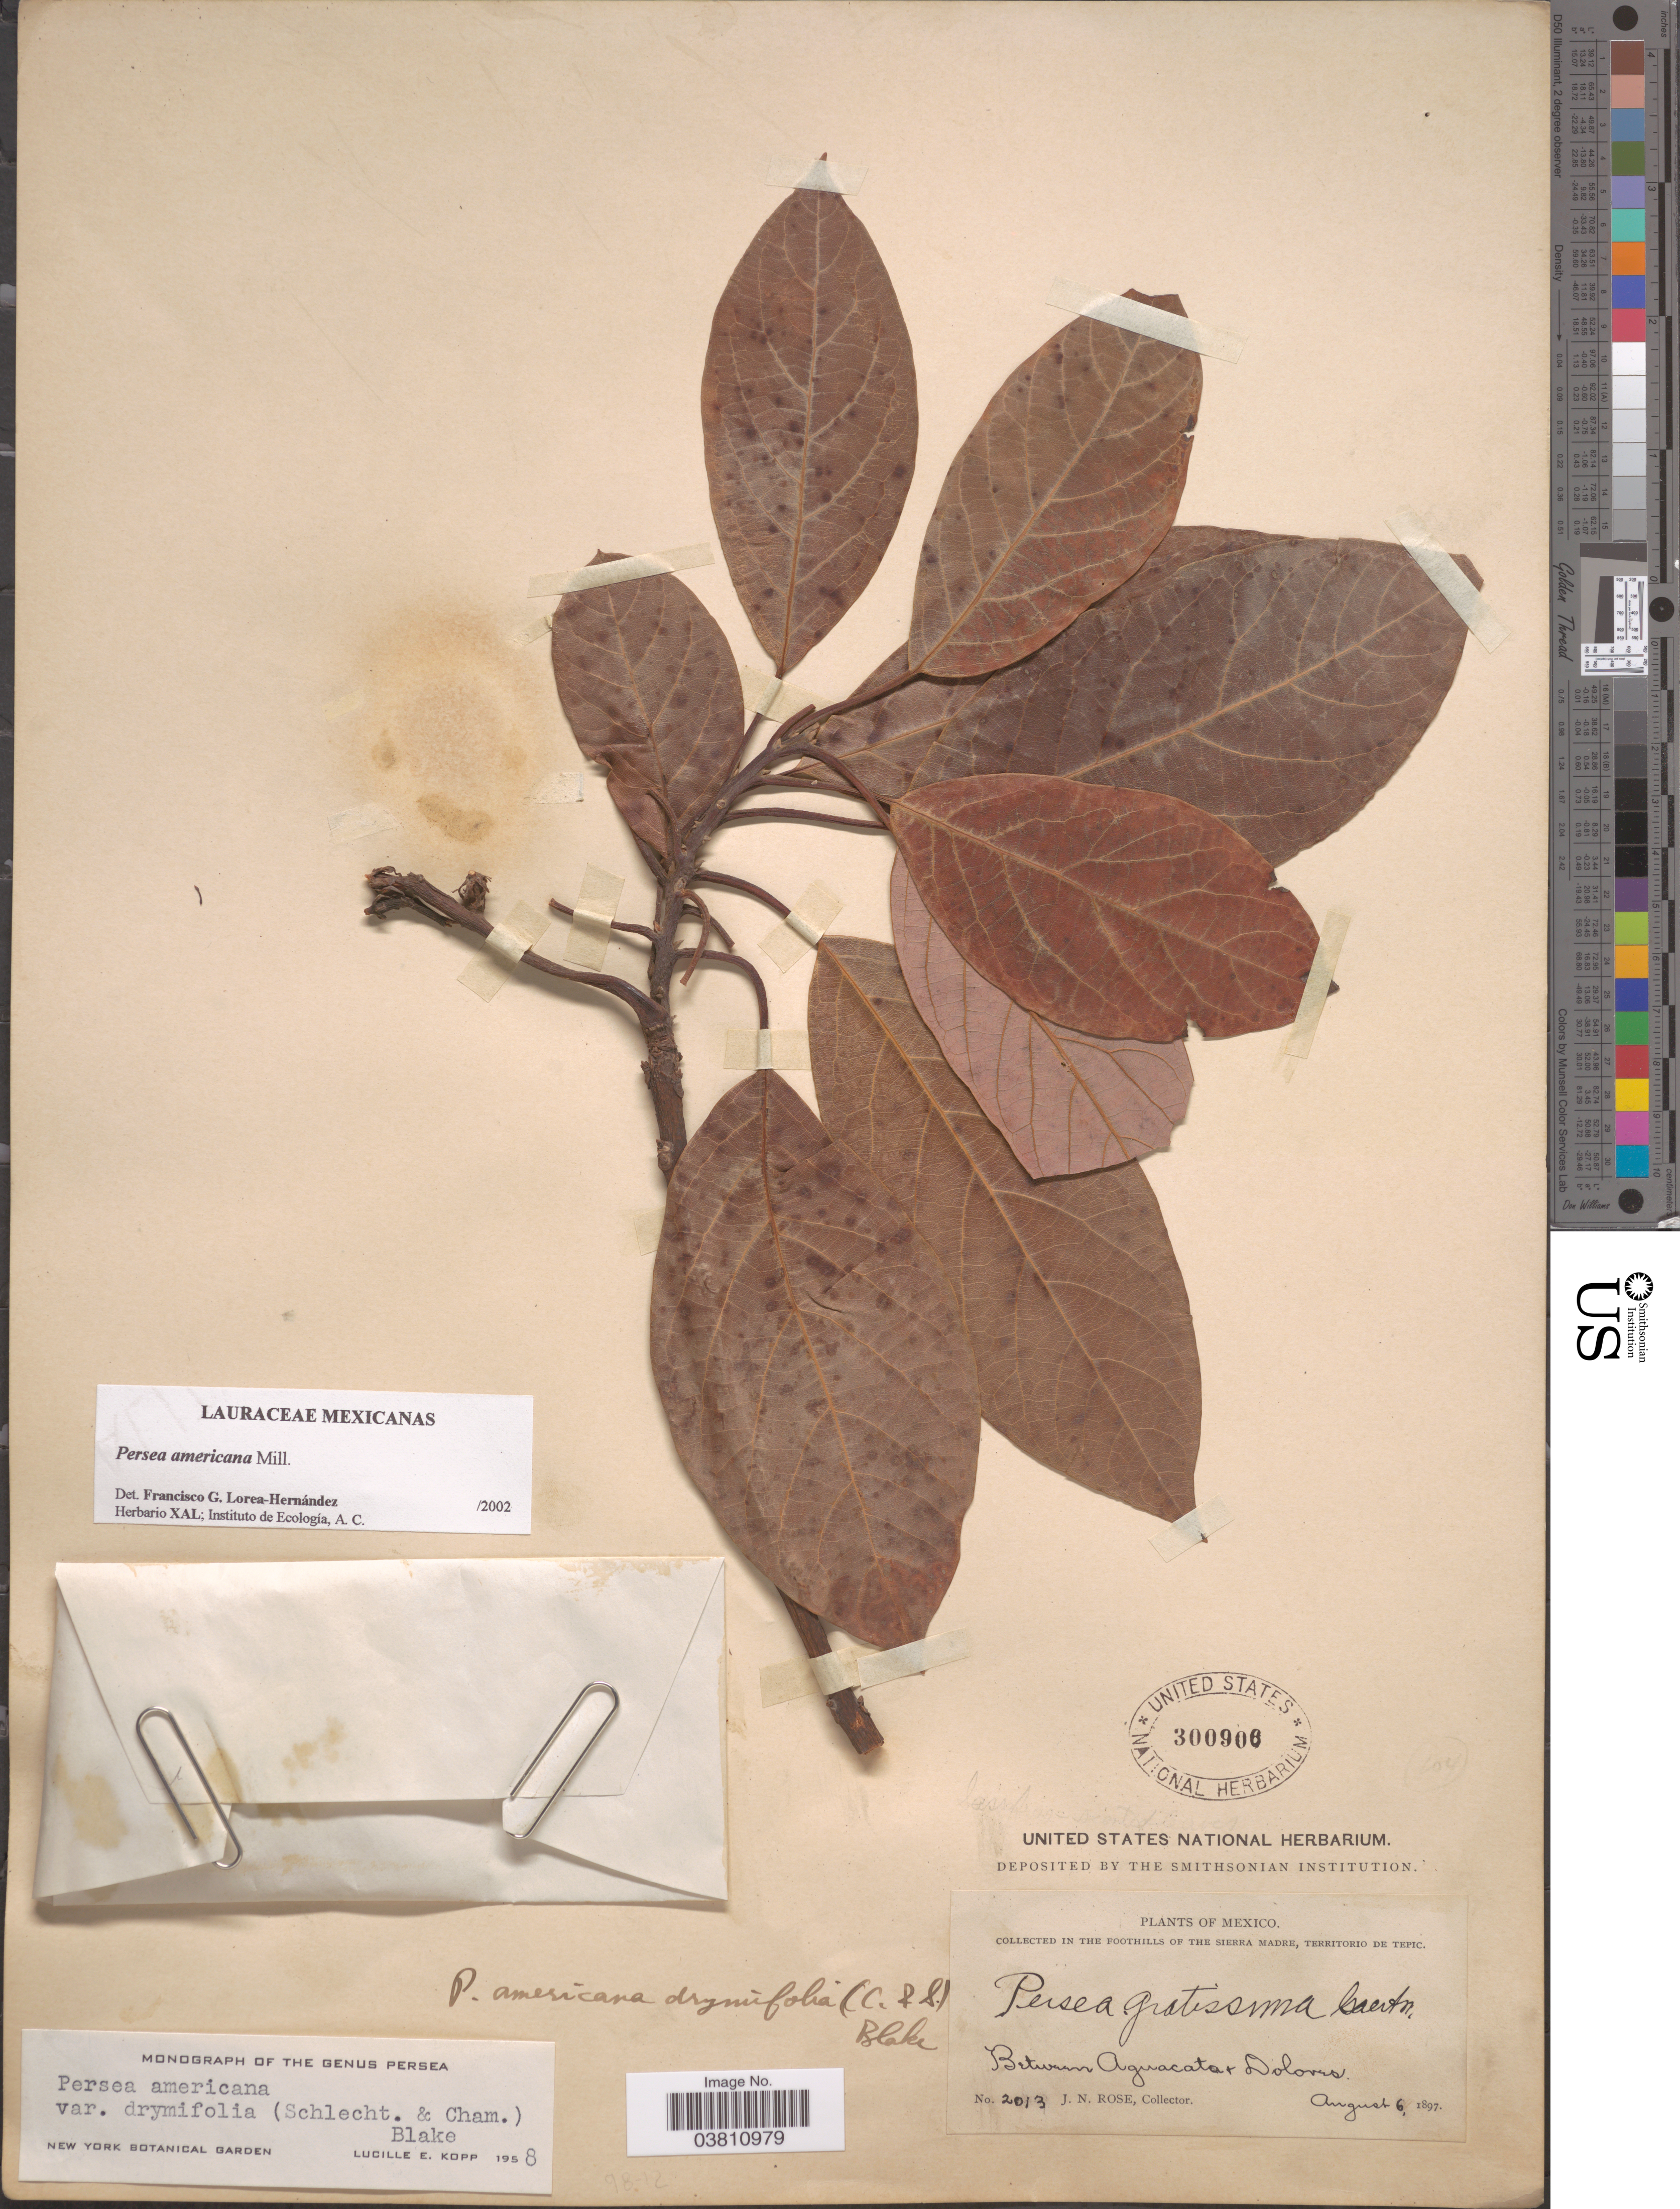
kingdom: Plantae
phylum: Tracheophyta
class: Magnoliopsida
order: Laurales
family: Lauraceae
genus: Persea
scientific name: Persea americana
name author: Mill.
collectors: J. N. Rose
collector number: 2013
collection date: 1897-08-06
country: Mexico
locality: In the foothills of the Sierra Madre, Territorio of Tepic. Between Aguacata + Dolores.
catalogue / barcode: US 300908